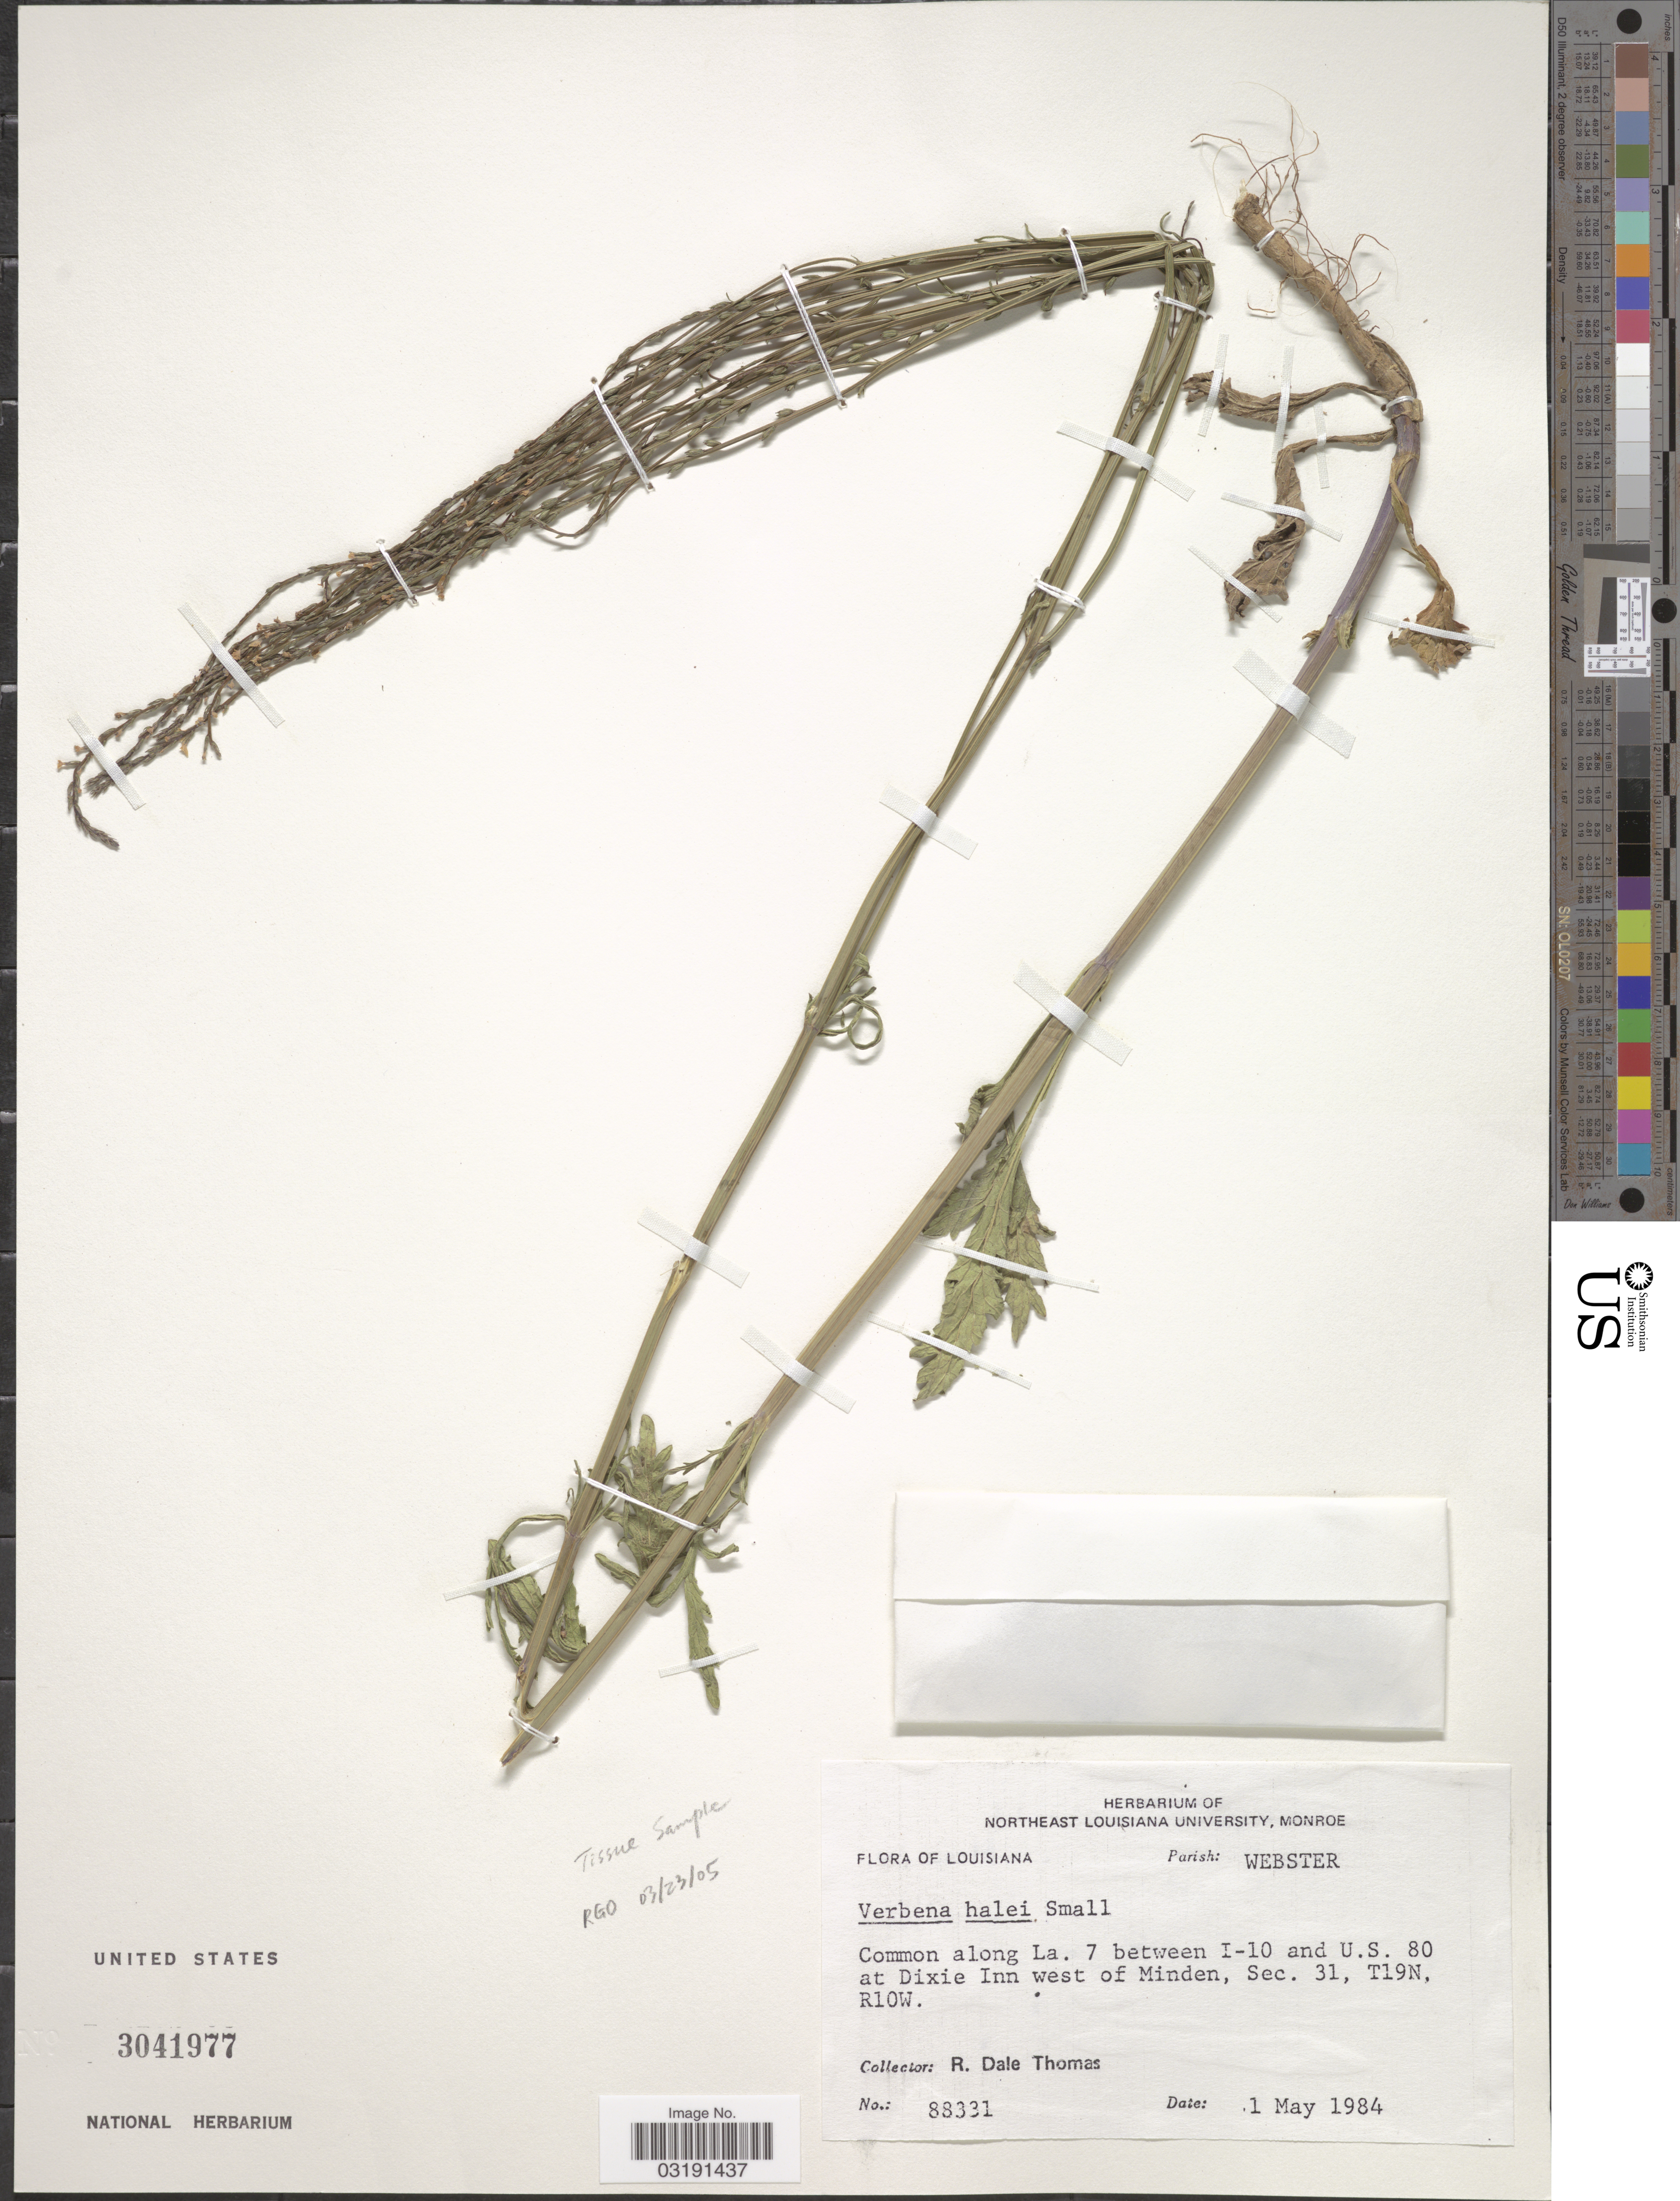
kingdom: Plantae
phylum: Tracheophyta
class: Magnoliopsida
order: Lamiales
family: Verbenaceae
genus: Verbena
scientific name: Verbena halei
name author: Small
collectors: R. Thomas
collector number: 88331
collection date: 1984-05-01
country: United States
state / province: Louisiana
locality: Parish: Webster. Along La. 7 between I-10 and U.S. 80 at Dixie Inn west of Minden, Sec. 31, T19N, R10W.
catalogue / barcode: US 3041977